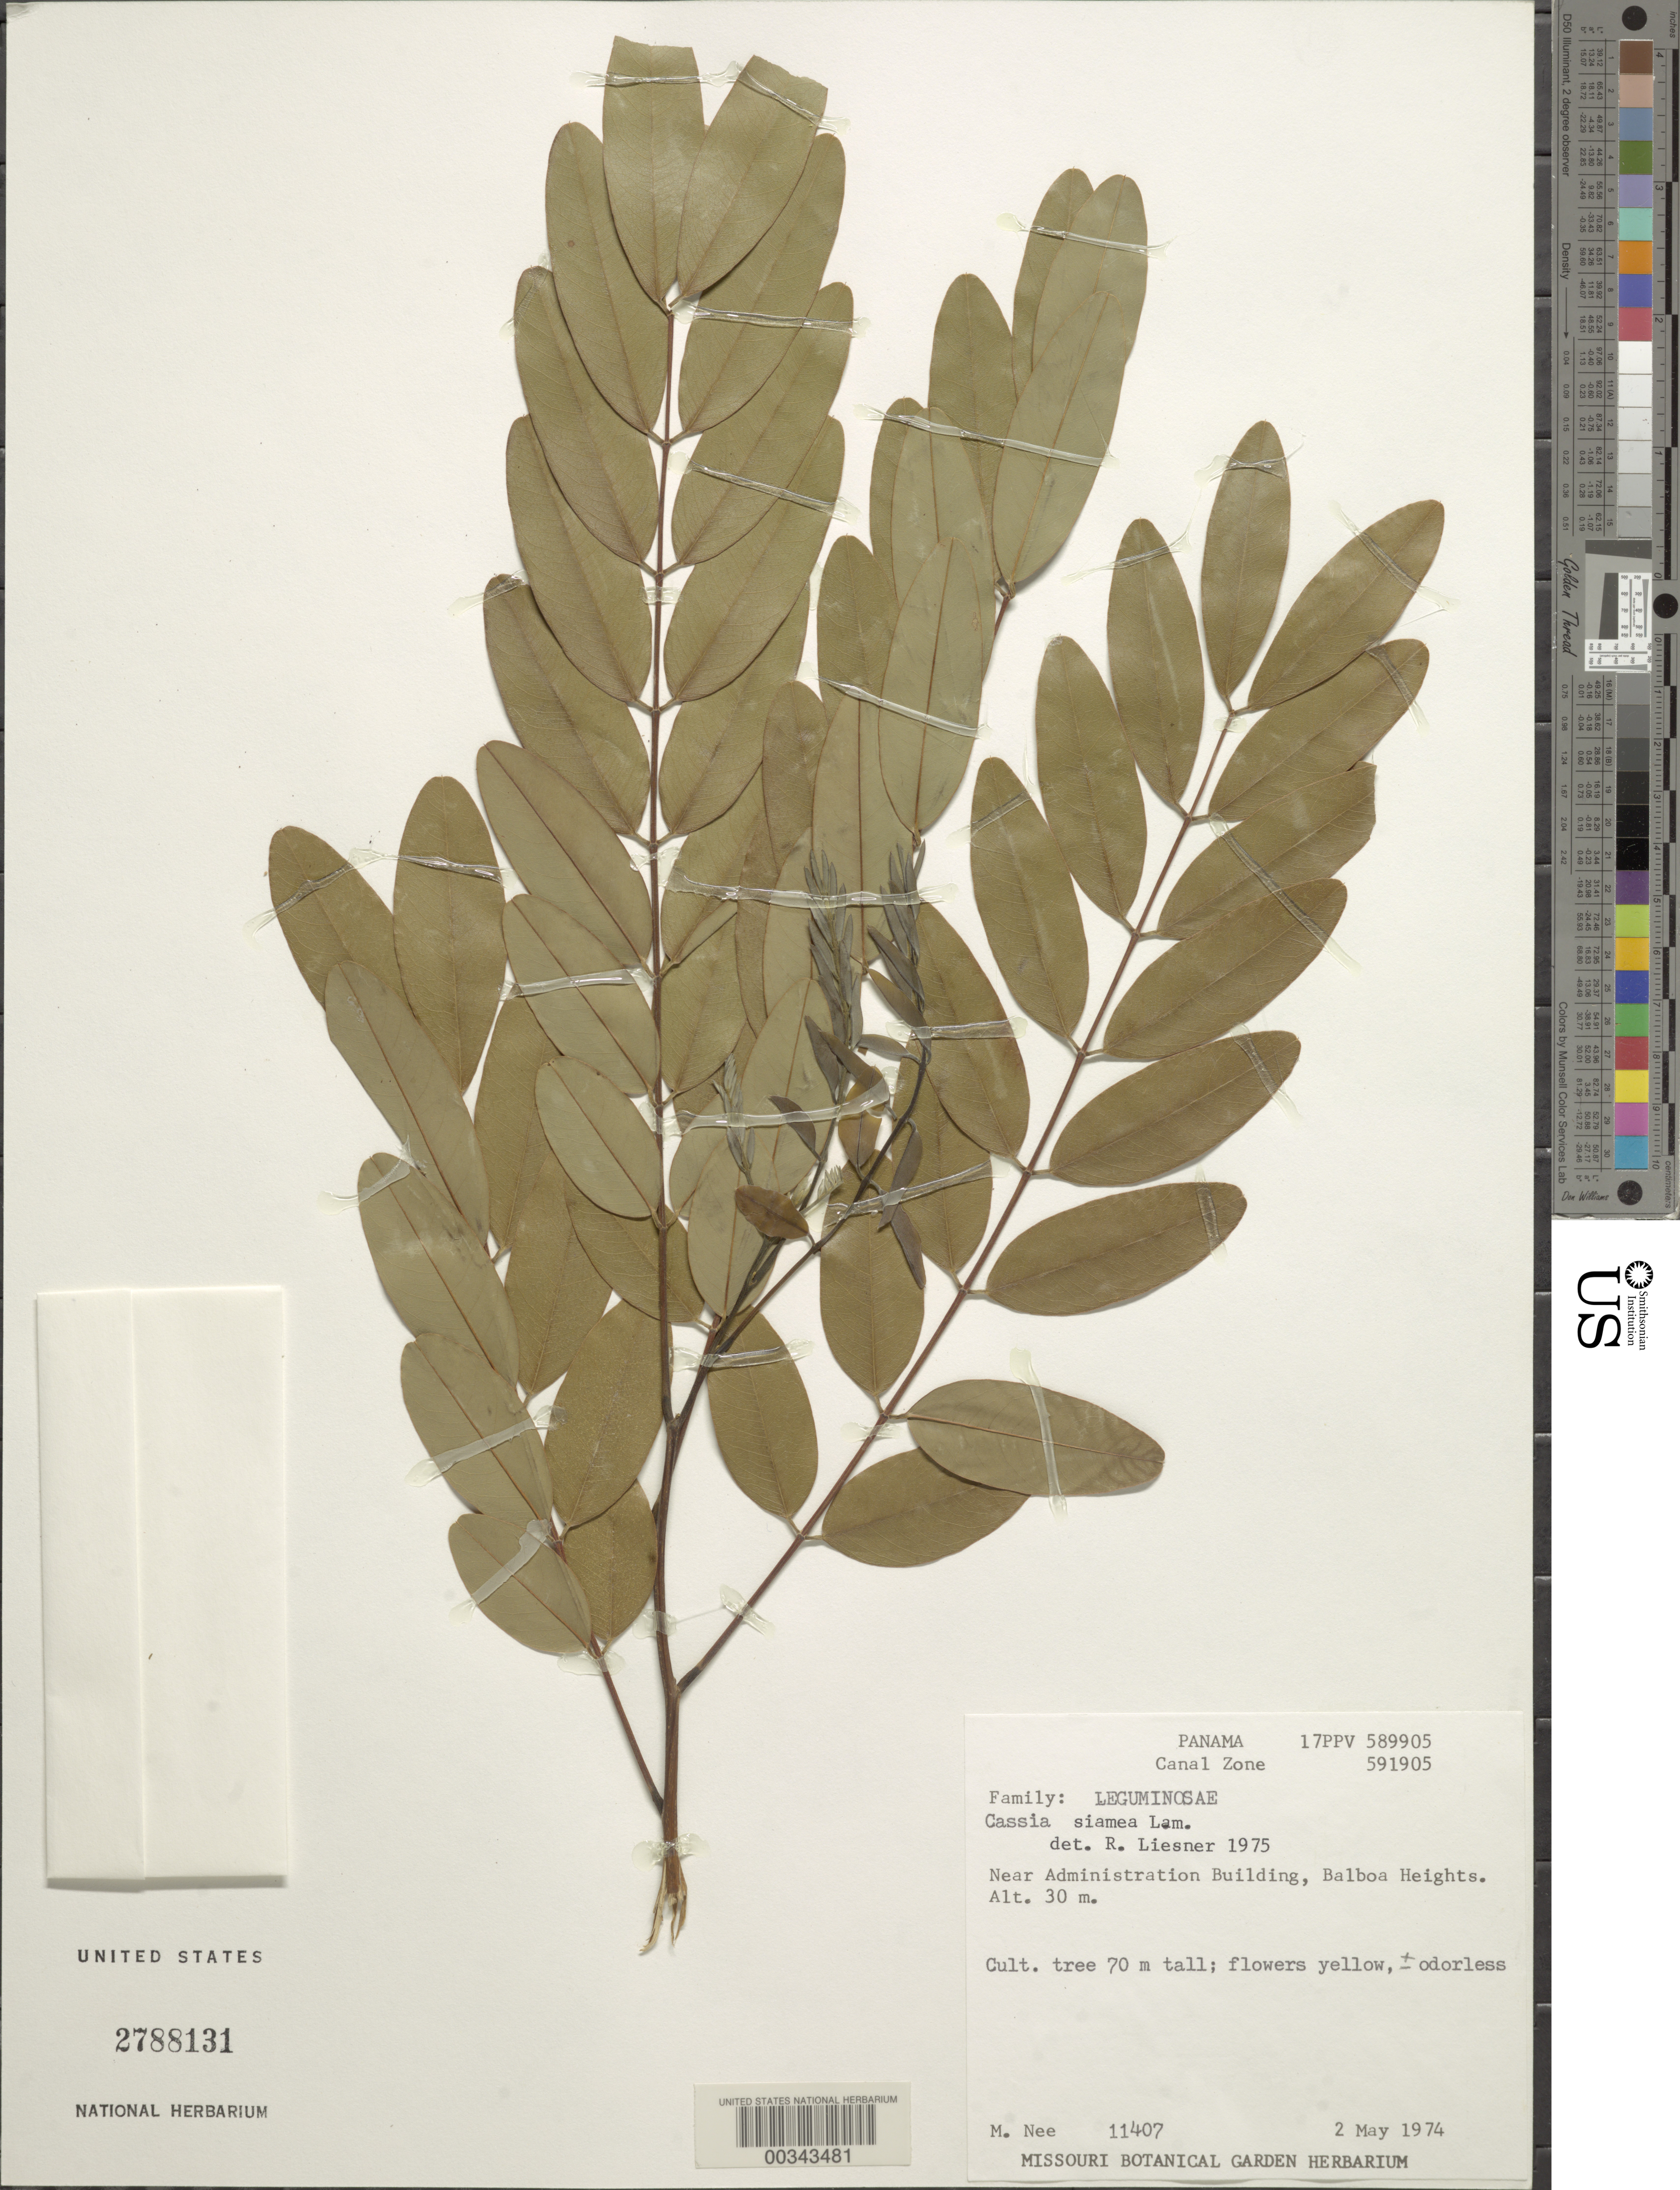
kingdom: Plantae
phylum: Tracheophyta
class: Magnoliopsida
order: Fabales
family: Fabaceae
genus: Senna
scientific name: Senna siamea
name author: (Lam.) H.S. Irwin & Barneby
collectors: M. Nee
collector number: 11407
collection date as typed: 02 May 1974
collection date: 1974-05-02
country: Panama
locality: Near administration building, Balboa Heights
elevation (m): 30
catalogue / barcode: US 2788131